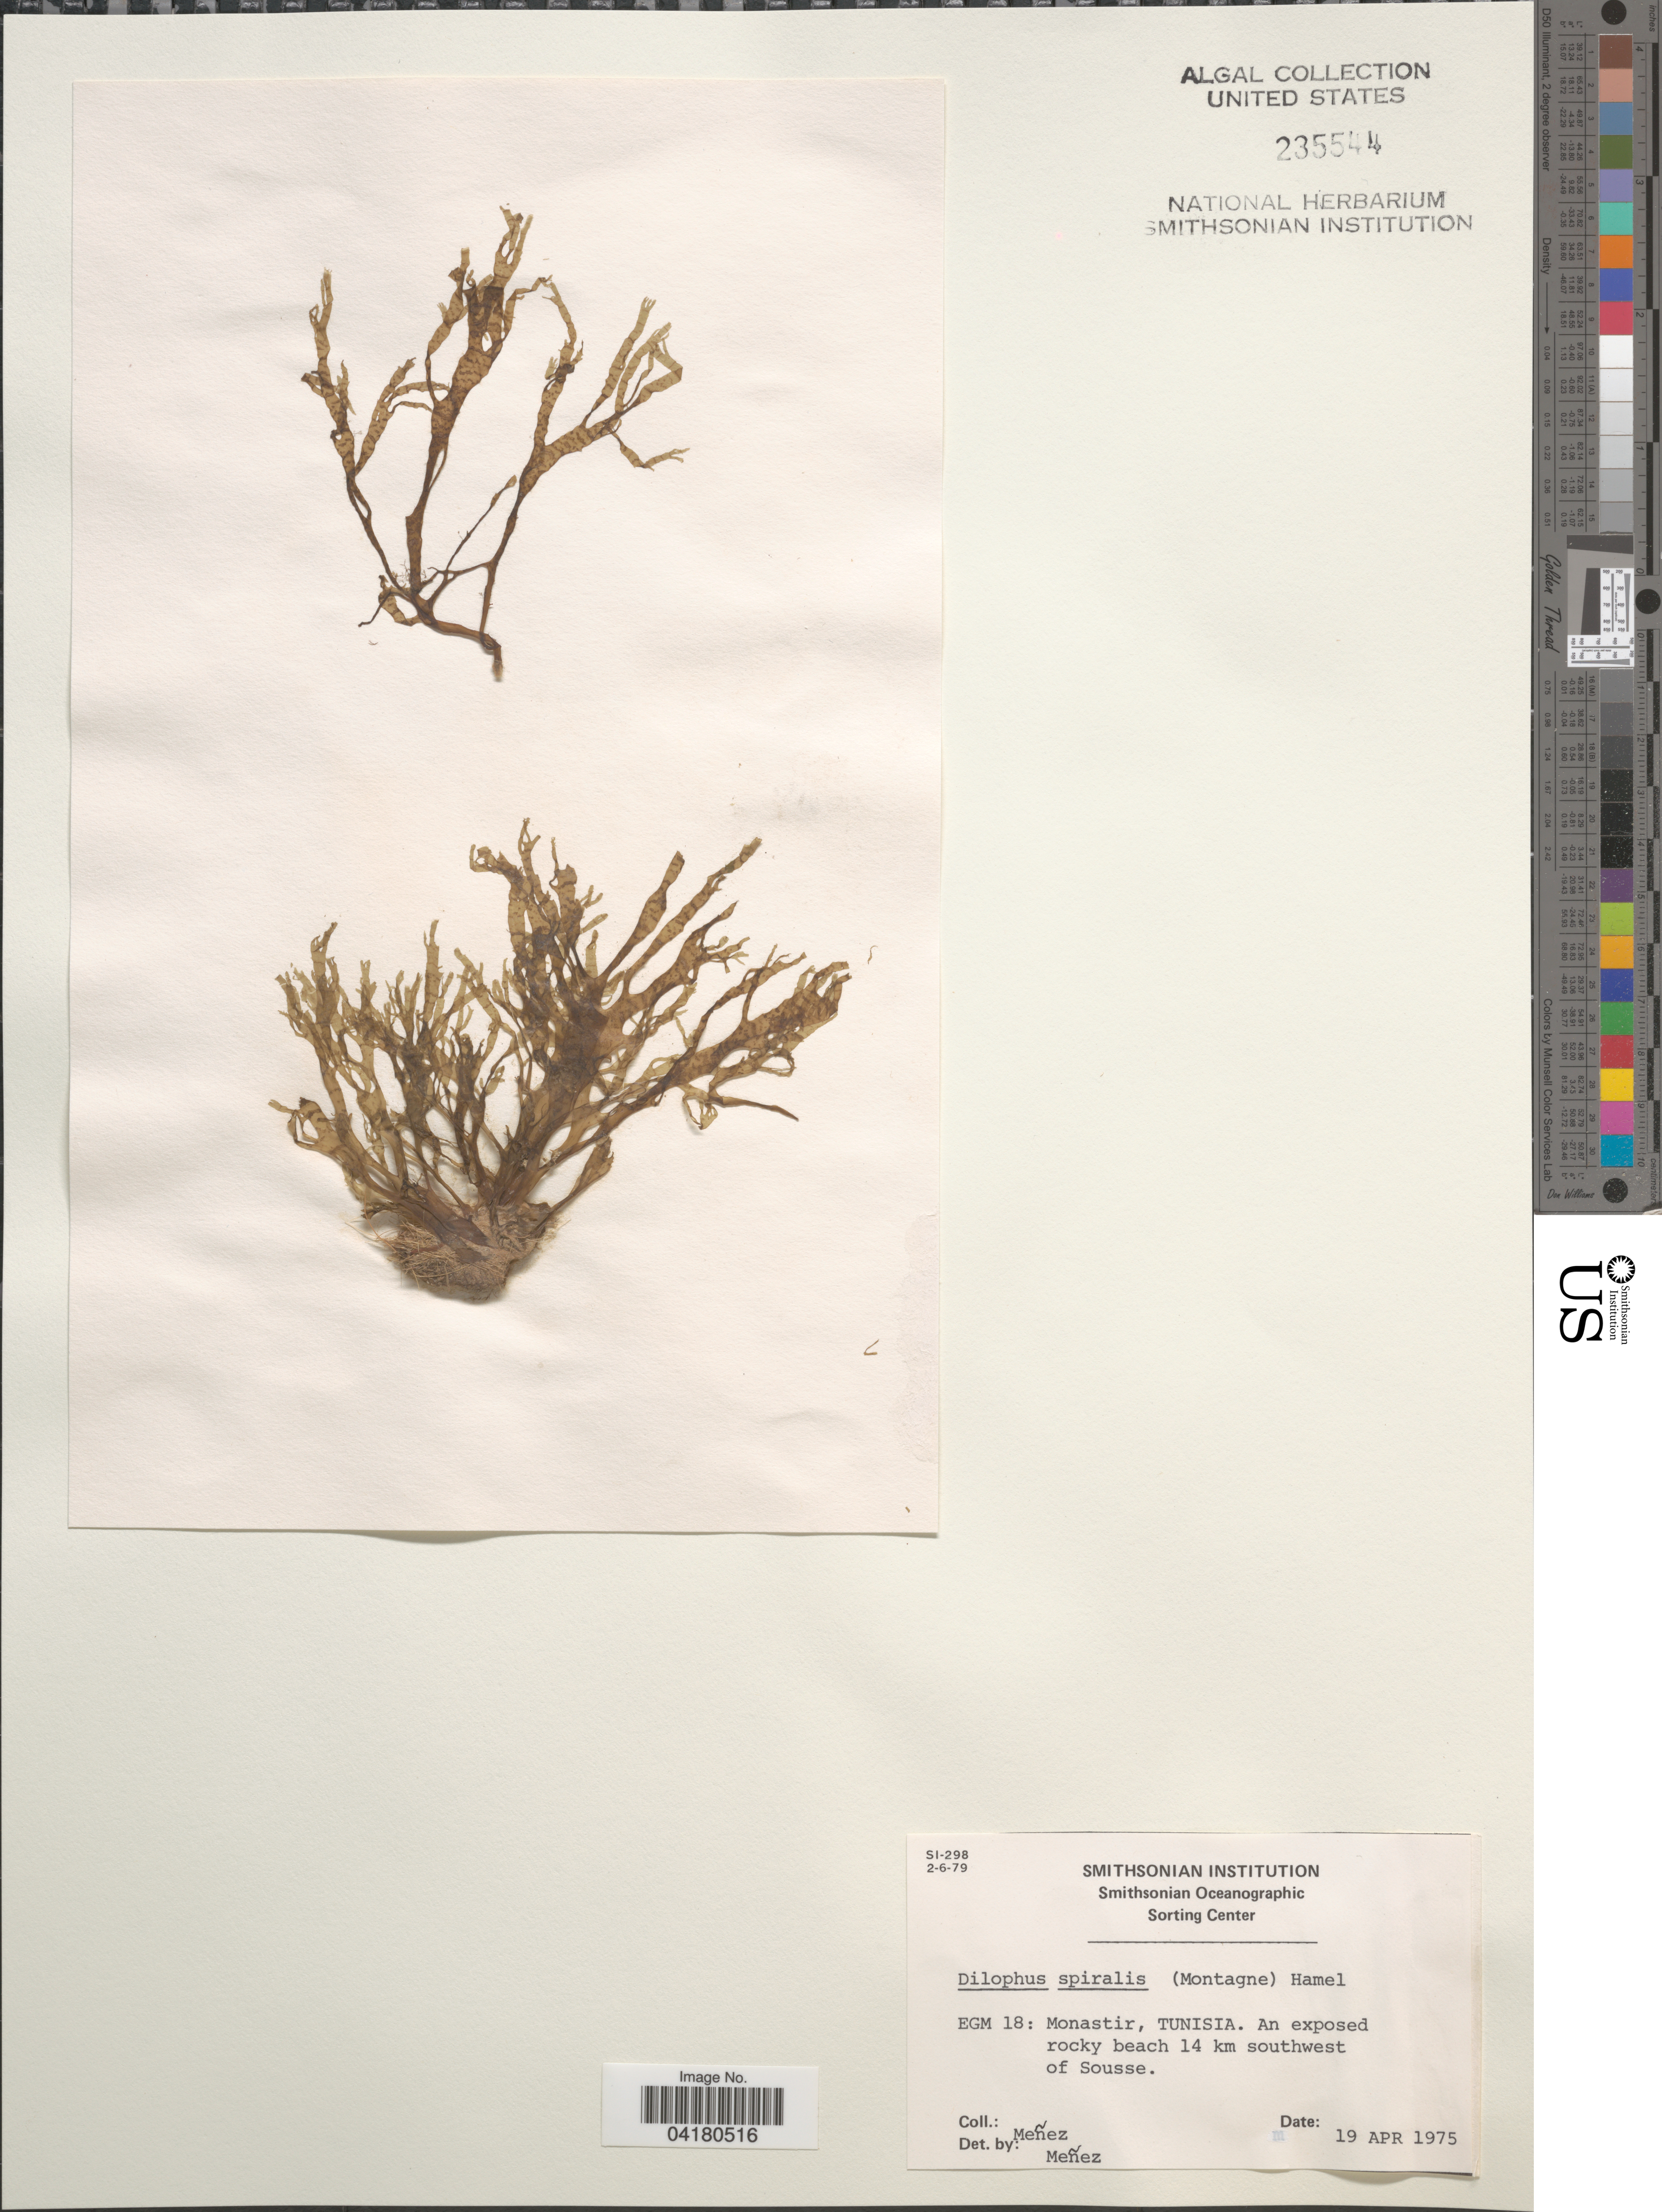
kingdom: Chromista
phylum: Ochrophyta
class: Phaeophyceae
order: Dictyotales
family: Dictyotaceae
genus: Dictyota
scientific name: Dictyota spiralis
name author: Mont.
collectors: Menez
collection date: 1975-04-19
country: Tunisia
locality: EGM 18: Monastir, Tunisia. An exposed rocky beach 14 km southwest of Sousse.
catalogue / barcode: US 235544